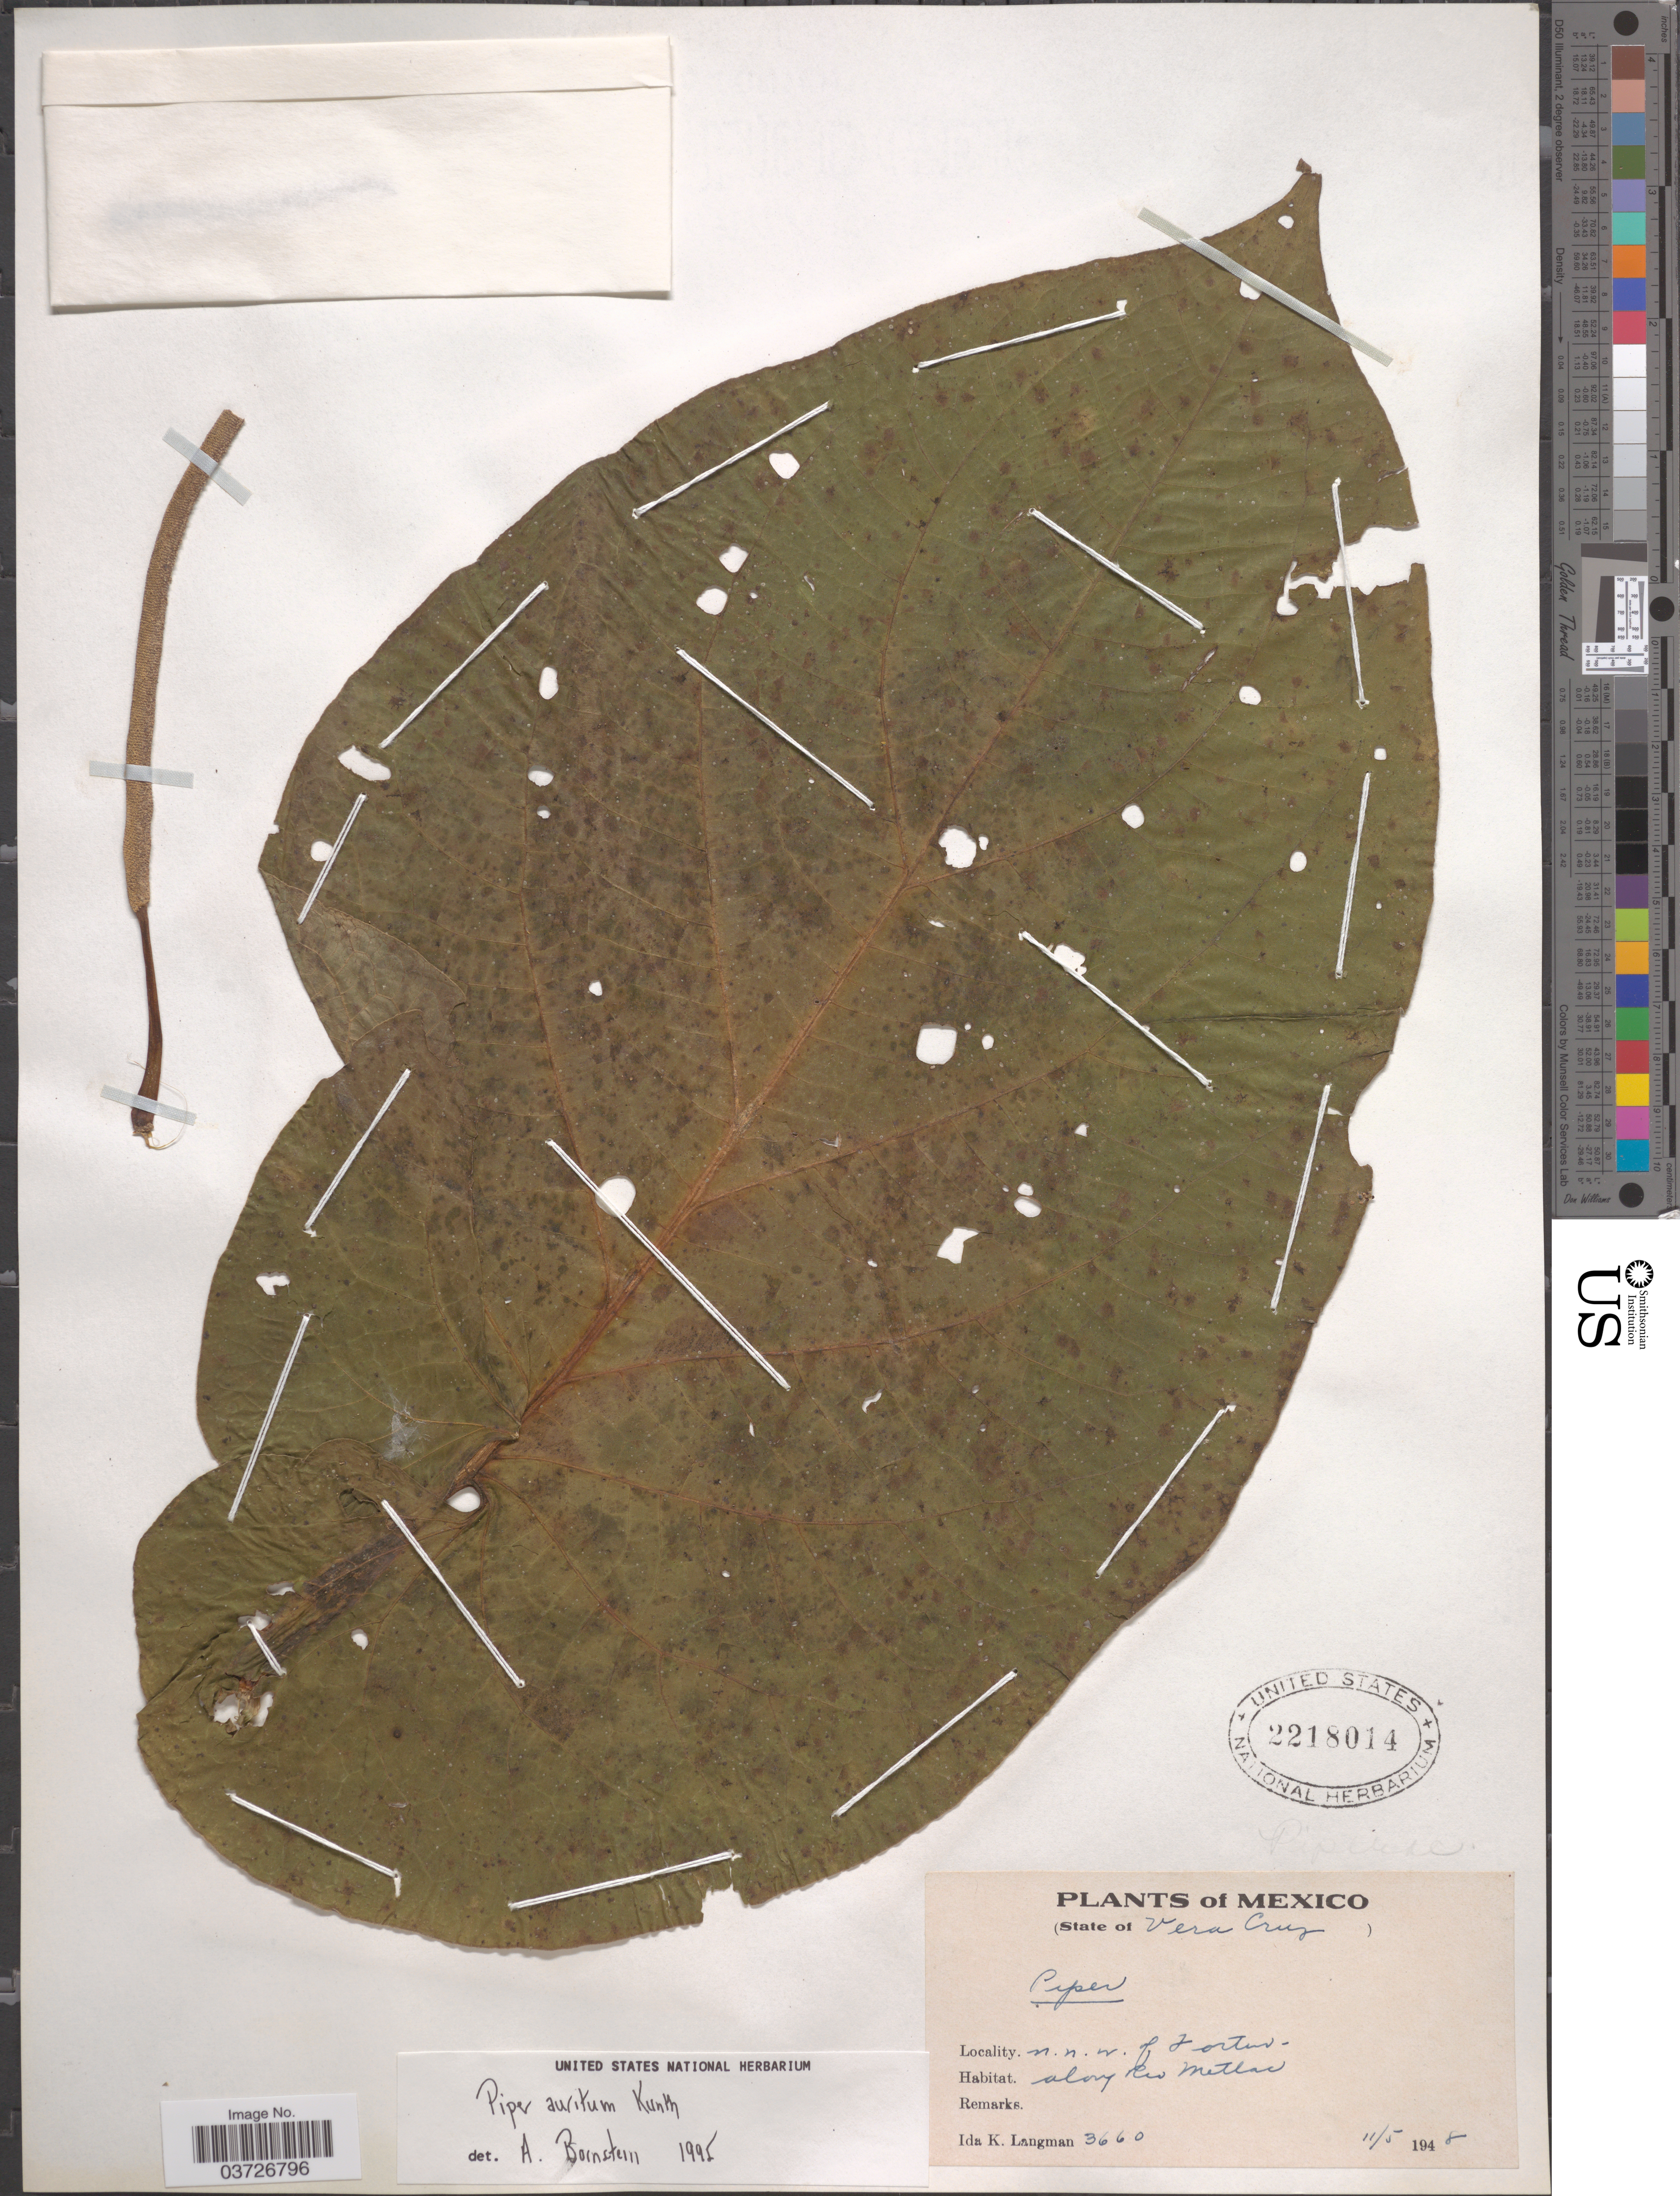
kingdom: Plantae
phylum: Tracheophyta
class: Magnoliopsida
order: Piperales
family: Piperaceae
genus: Piper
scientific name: Piper auritum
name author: Kunth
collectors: I. K. Langman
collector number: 3660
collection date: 1948-05-11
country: Mexico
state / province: Veracruz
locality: Vera Cruz. n. n. w. of Fortin. Along Rio Metlac.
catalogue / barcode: US 2218014